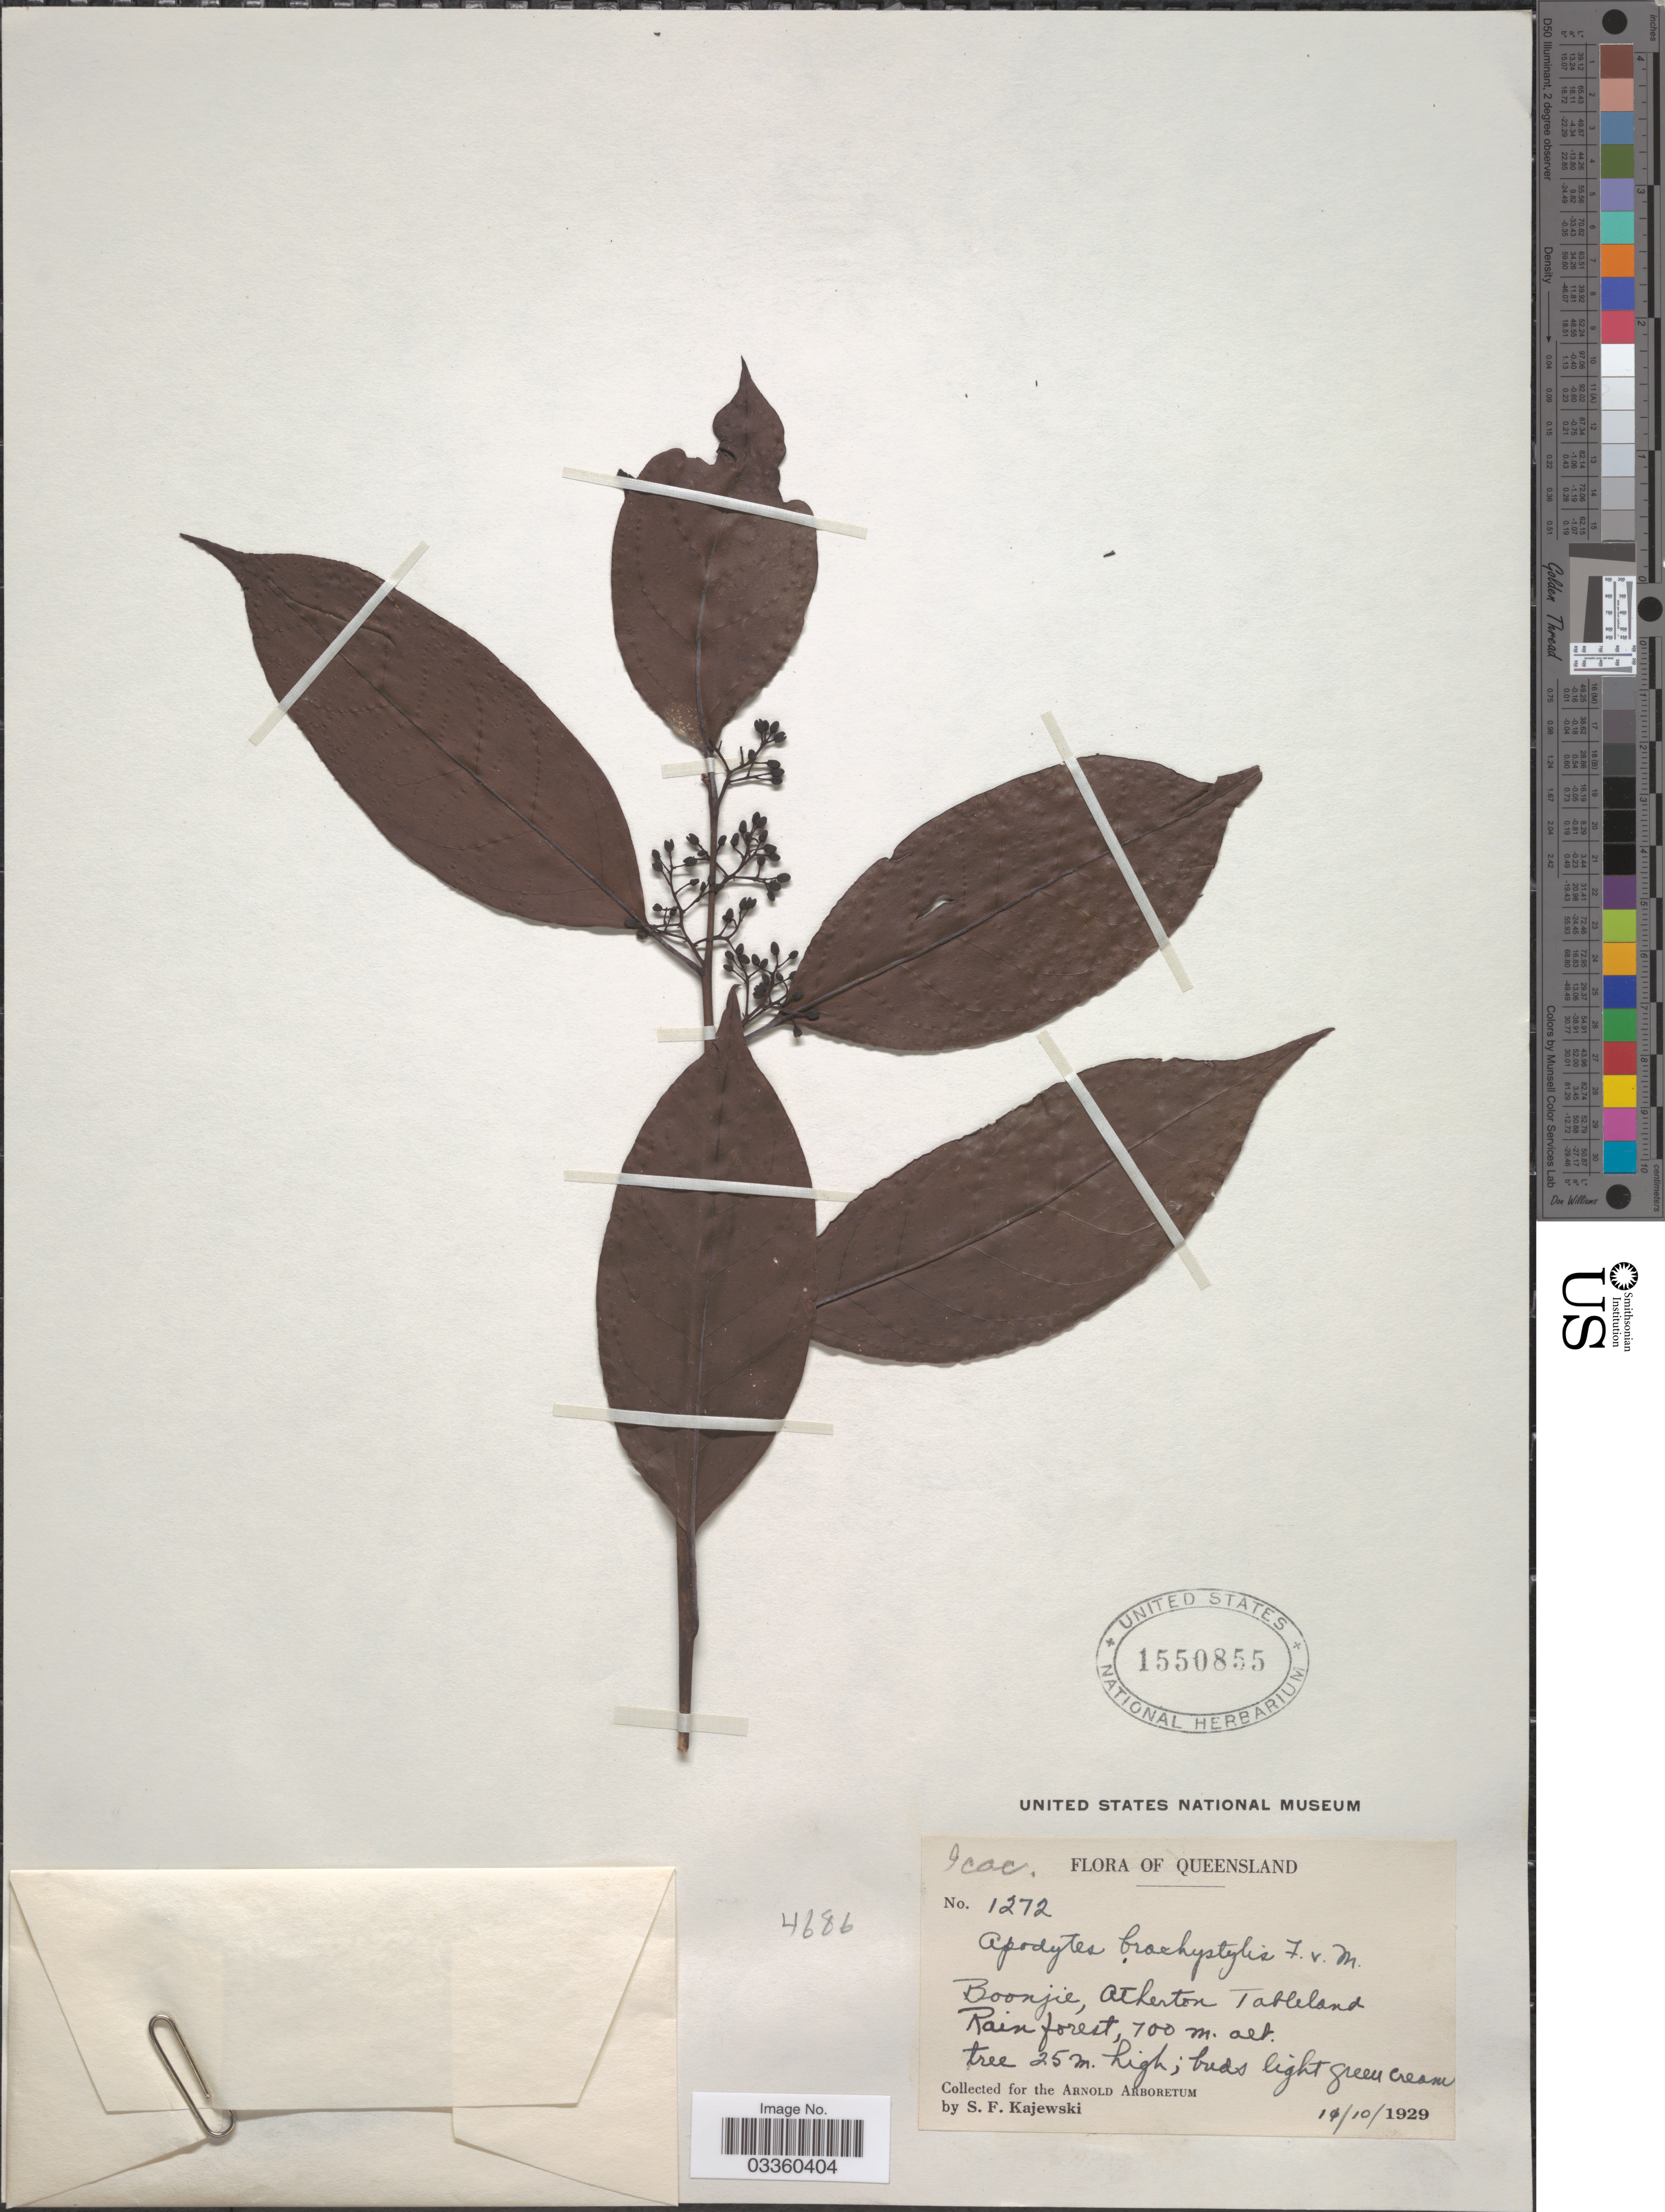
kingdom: Plantae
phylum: Tracheophyta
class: Magnoliopsida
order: Metteniusales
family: Metteniusaceae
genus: Apodytes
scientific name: Apodytes brachystylis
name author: F. Muell.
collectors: S. Kajewski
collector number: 1272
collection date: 1929-10-14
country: Australia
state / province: Queensland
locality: Boonjie, Atherton Tableland.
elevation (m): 700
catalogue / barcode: US 1550855